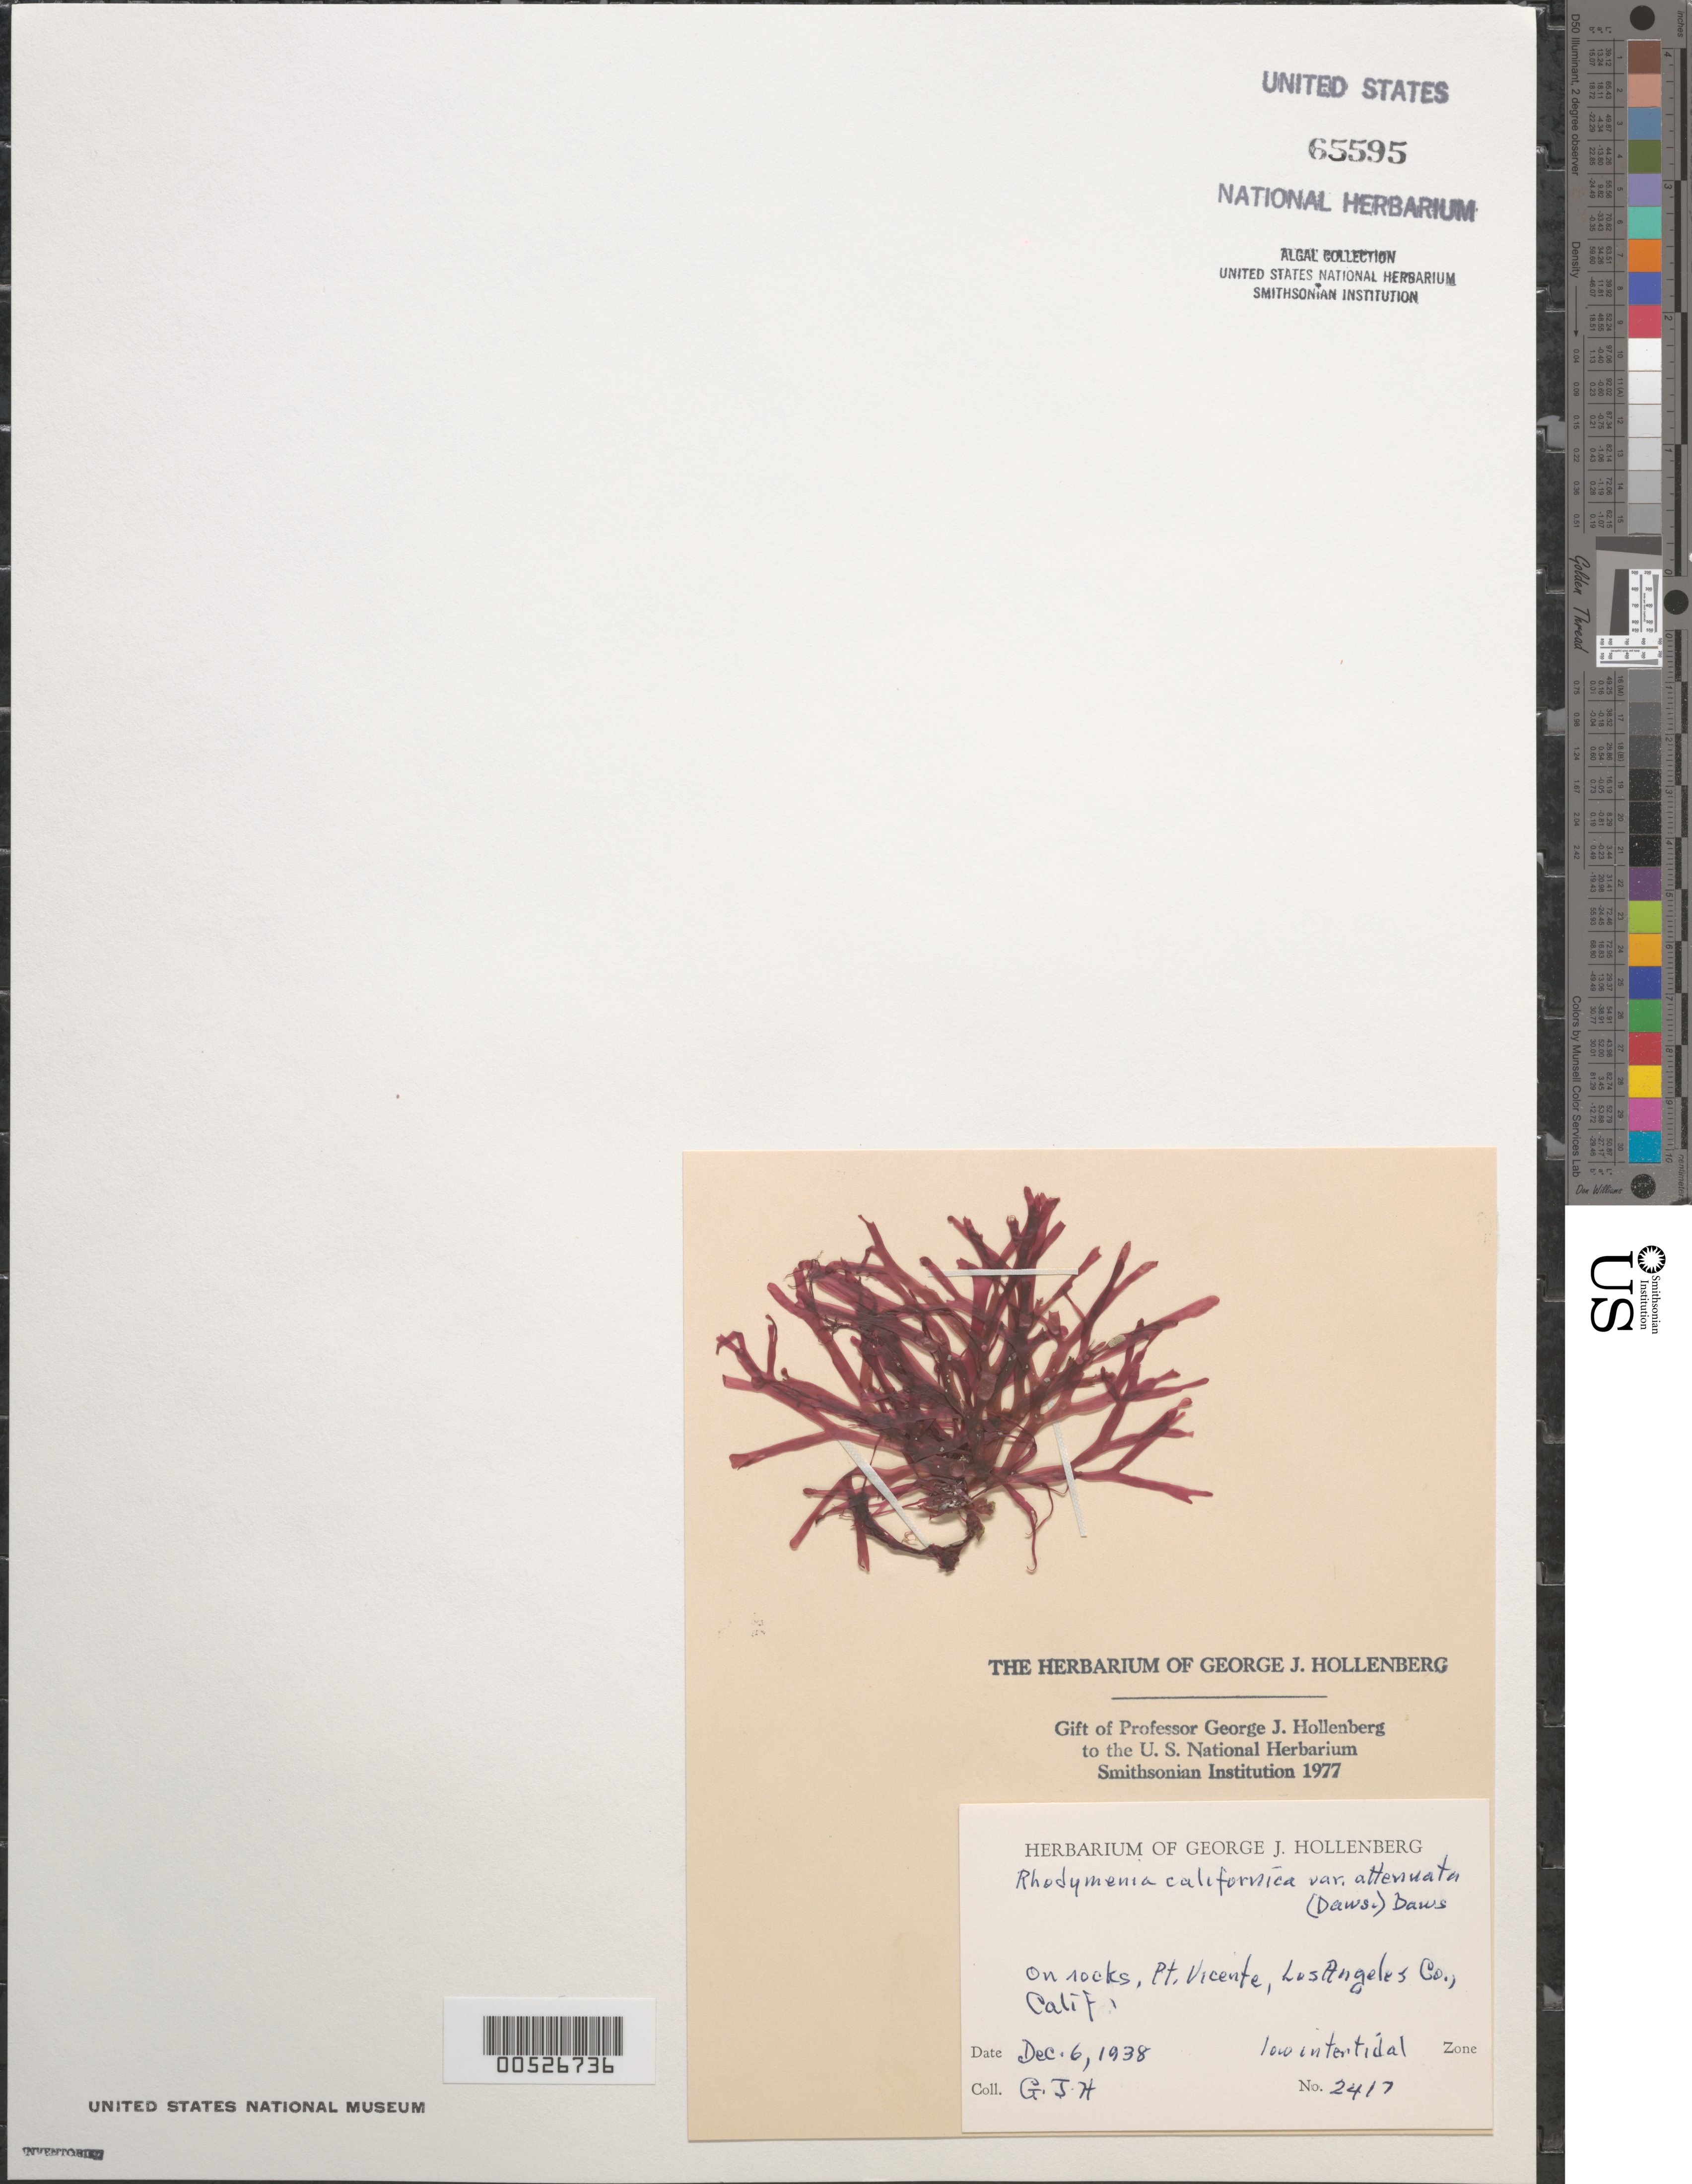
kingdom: Plantae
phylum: Rhodophyta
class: Florideophyceae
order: Rhodymeniales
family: Rhodymeniaceae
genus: Rhodymenia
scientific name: Rhodymenia californica var. attenuata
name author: (Daws.) E.Y. Dawson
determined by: Hollenberg, George J.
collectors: G. Hollenberg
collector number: GJH 2417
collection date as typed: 06 Dec 1938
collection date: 1938-12-06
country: United States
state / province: California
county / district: Los Angeles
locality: Point Vicente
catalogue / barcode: US 65595